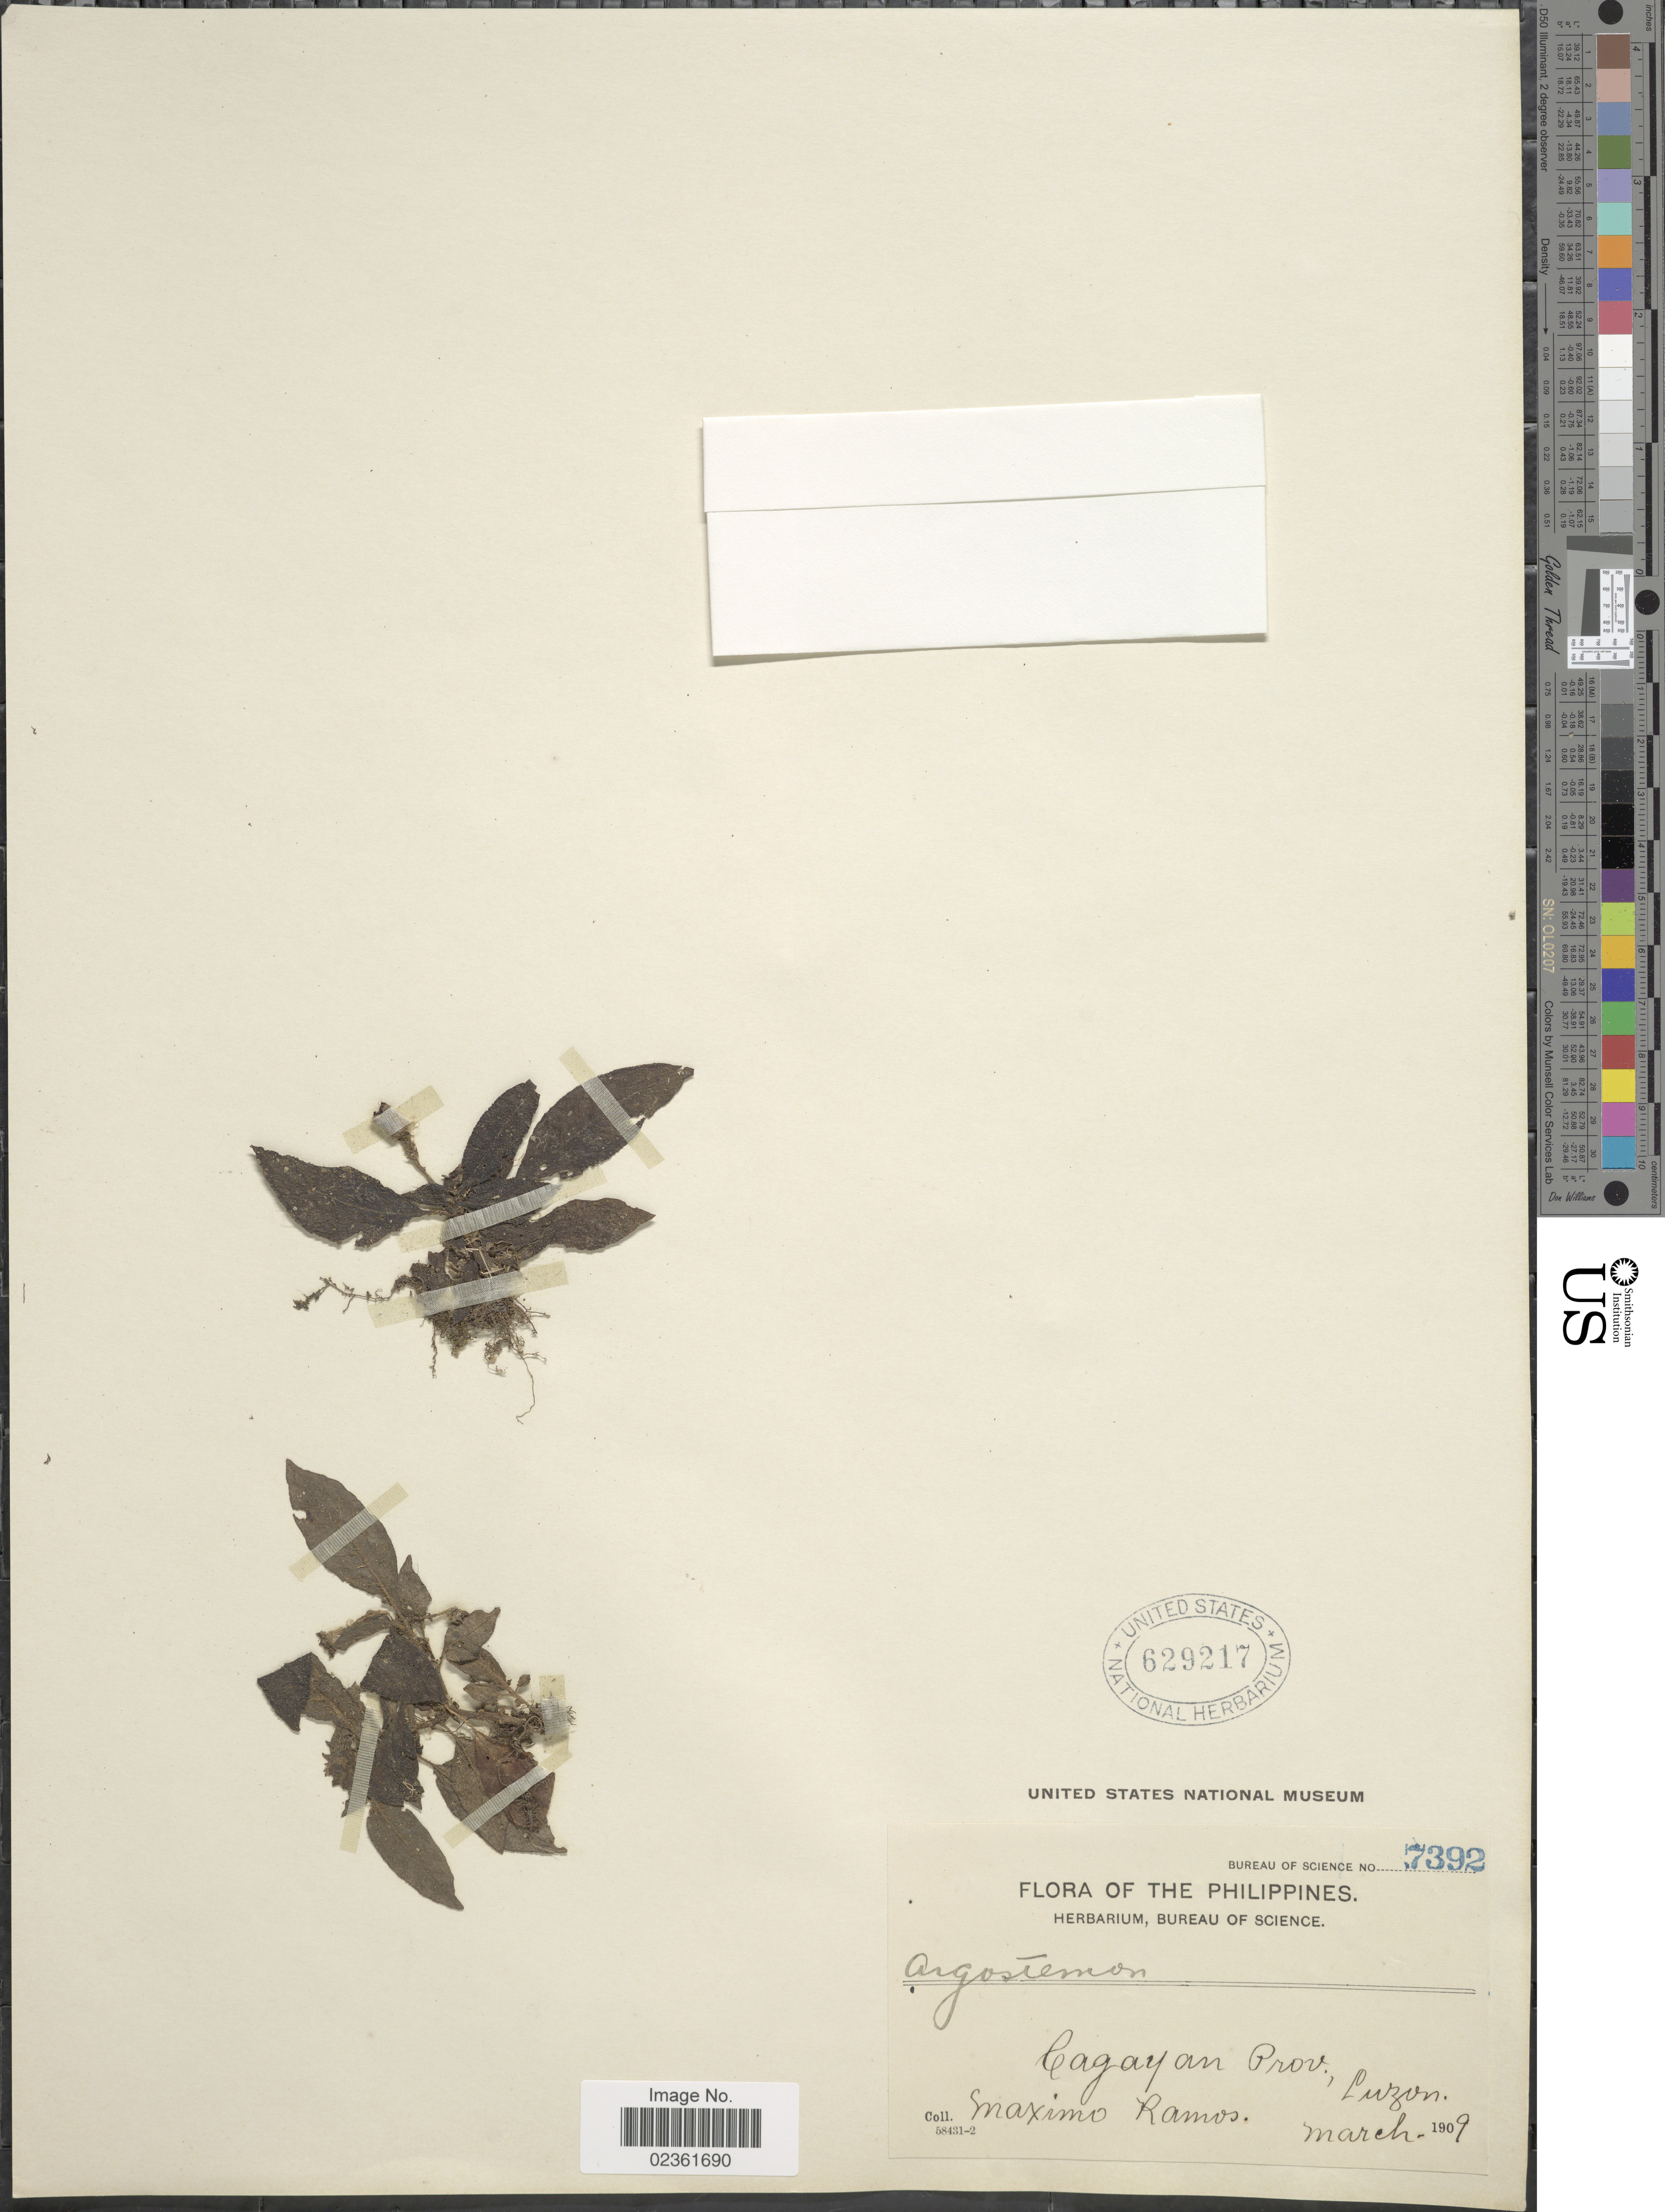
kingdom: Plantae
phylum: Tracheophyta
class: Magnoliopsida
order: Gentianales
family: Rubiaceae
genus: Argostemma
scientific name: Argostemma sp.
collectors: M. Ramos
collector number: Bureau of Science 7392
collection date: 1909-03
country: Philippines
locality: Cagayan Prov., Luzon.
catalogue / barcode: US 629217